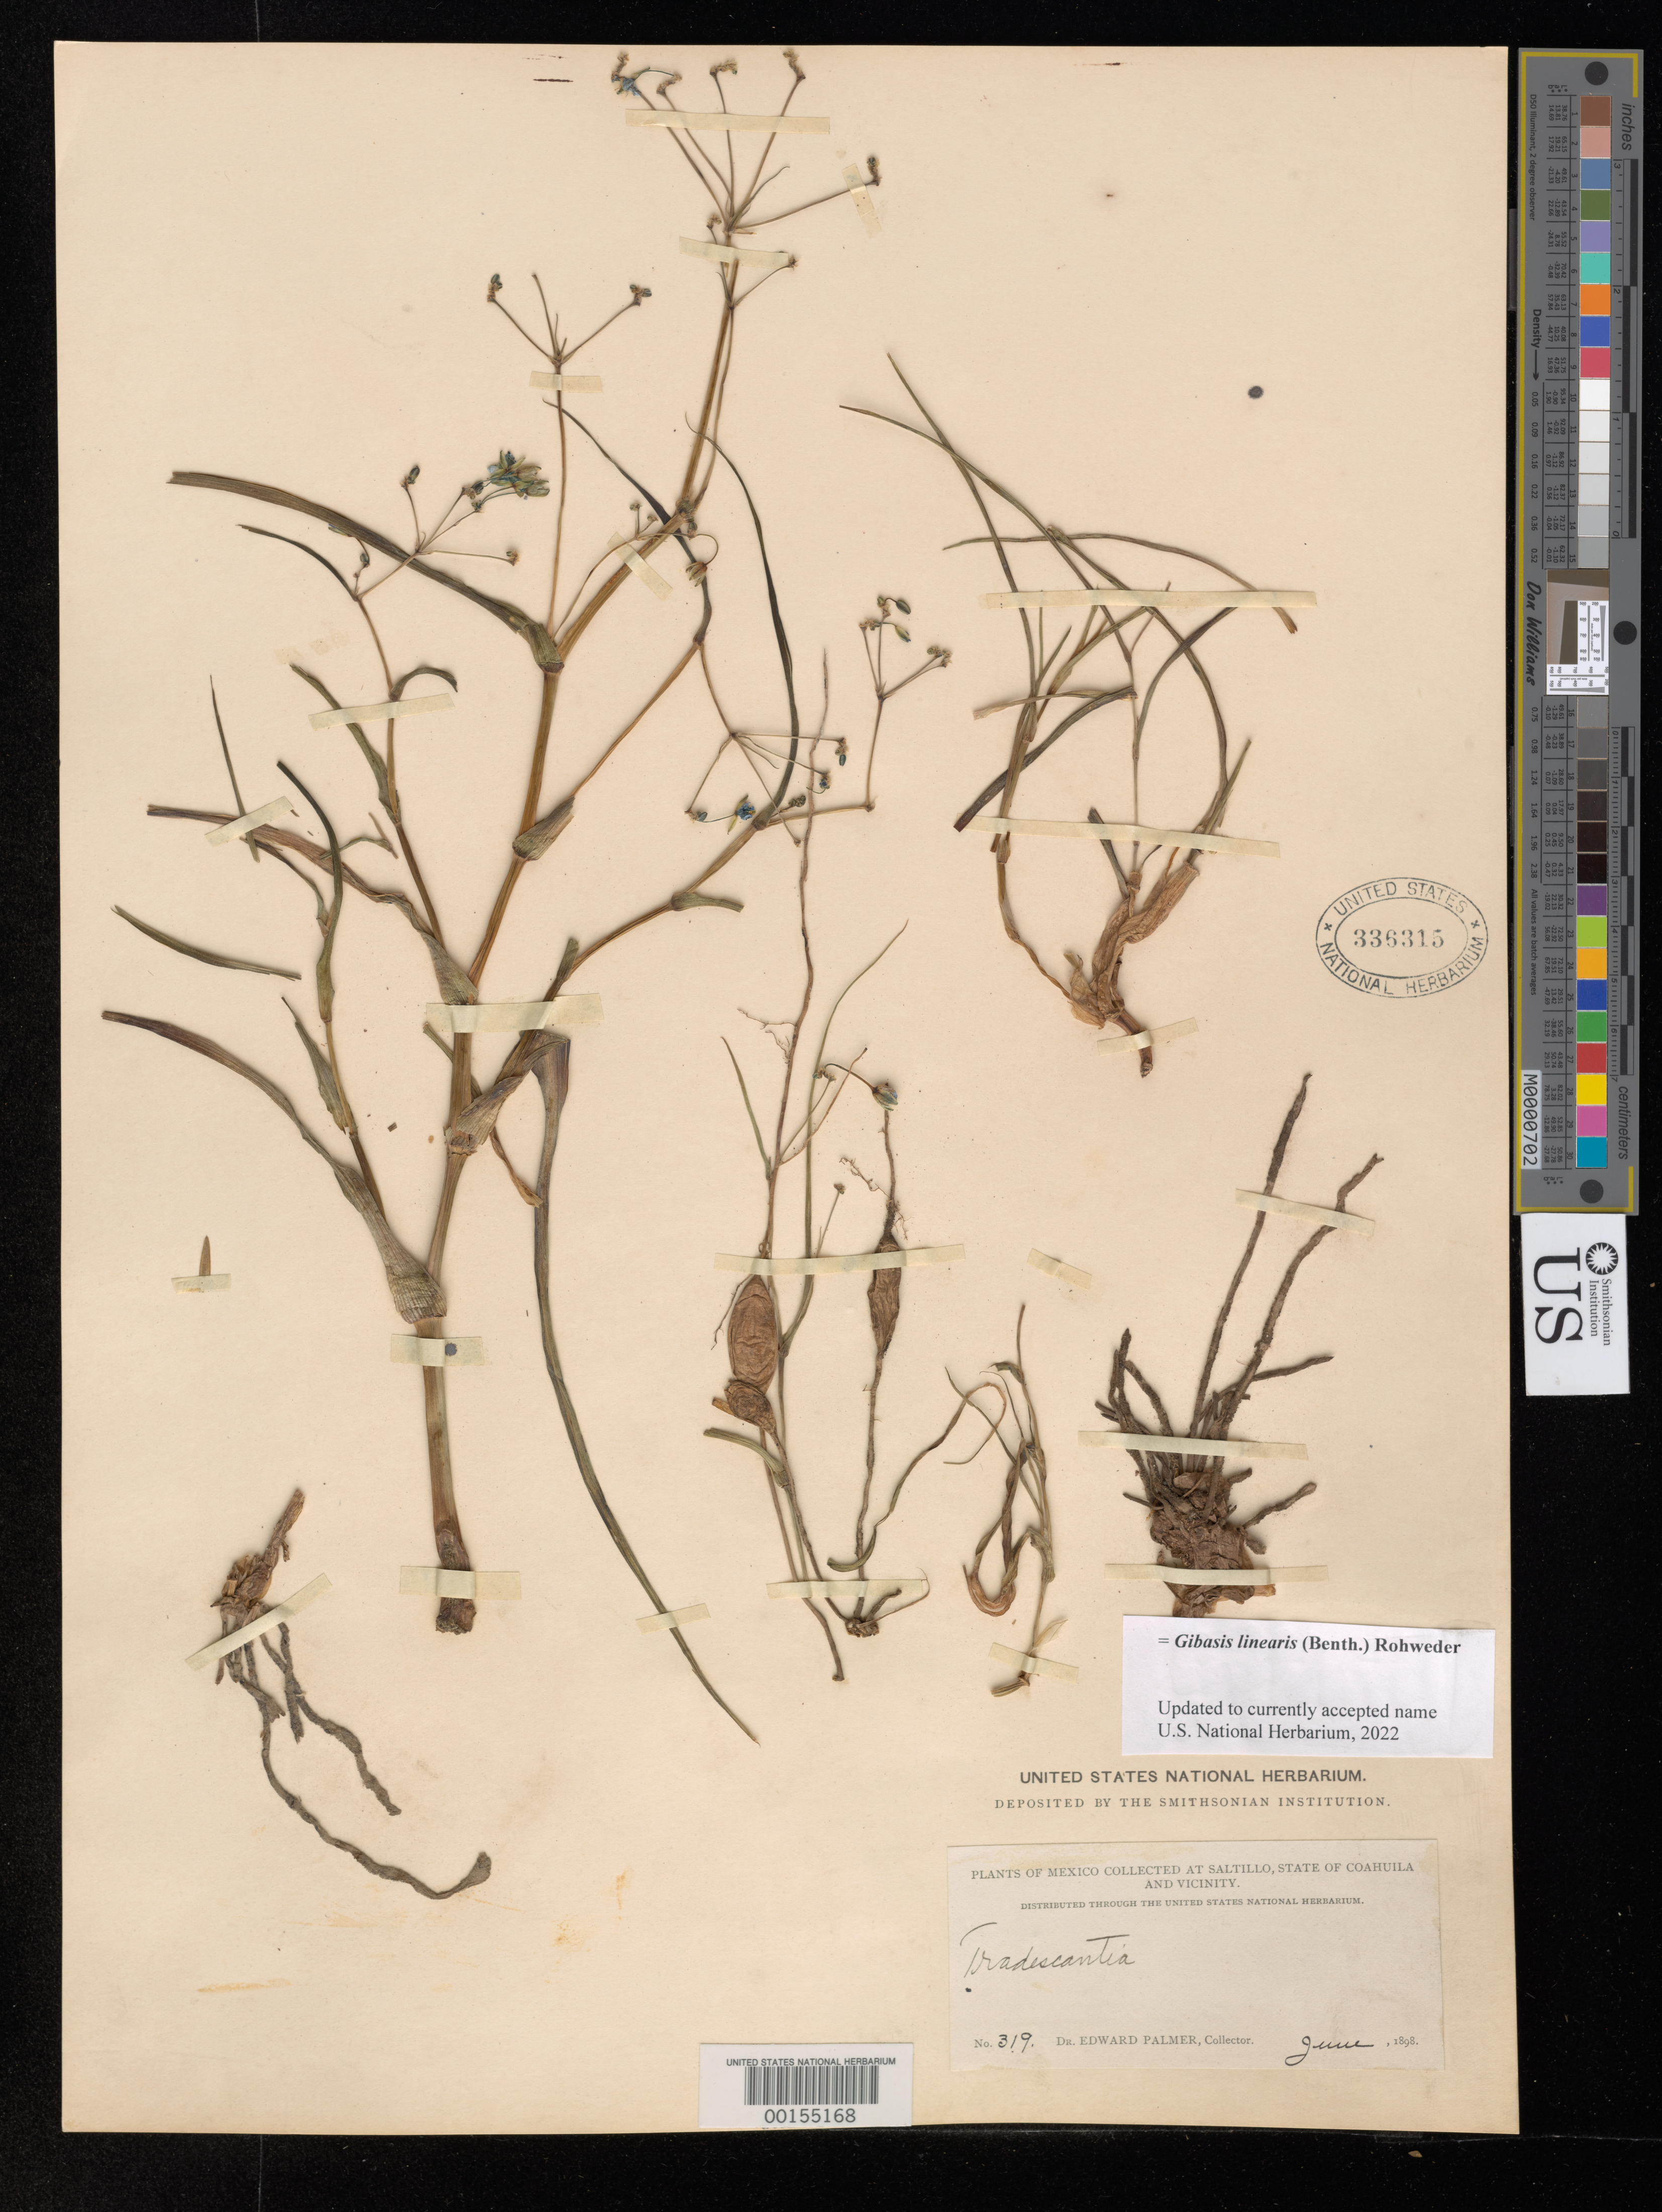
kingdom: Plantae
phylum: Tracheophyta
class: Liliopsida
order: Commelinales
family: Commelinaceae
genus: Gibasis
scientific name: Gibasis linearis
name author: (Benth.) Rohweder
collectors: E. Palmer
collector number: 319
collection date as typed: Jun 1898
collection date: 1898-06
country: Mexico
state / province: Coahuila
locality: Saltillo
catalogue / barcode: US 336315